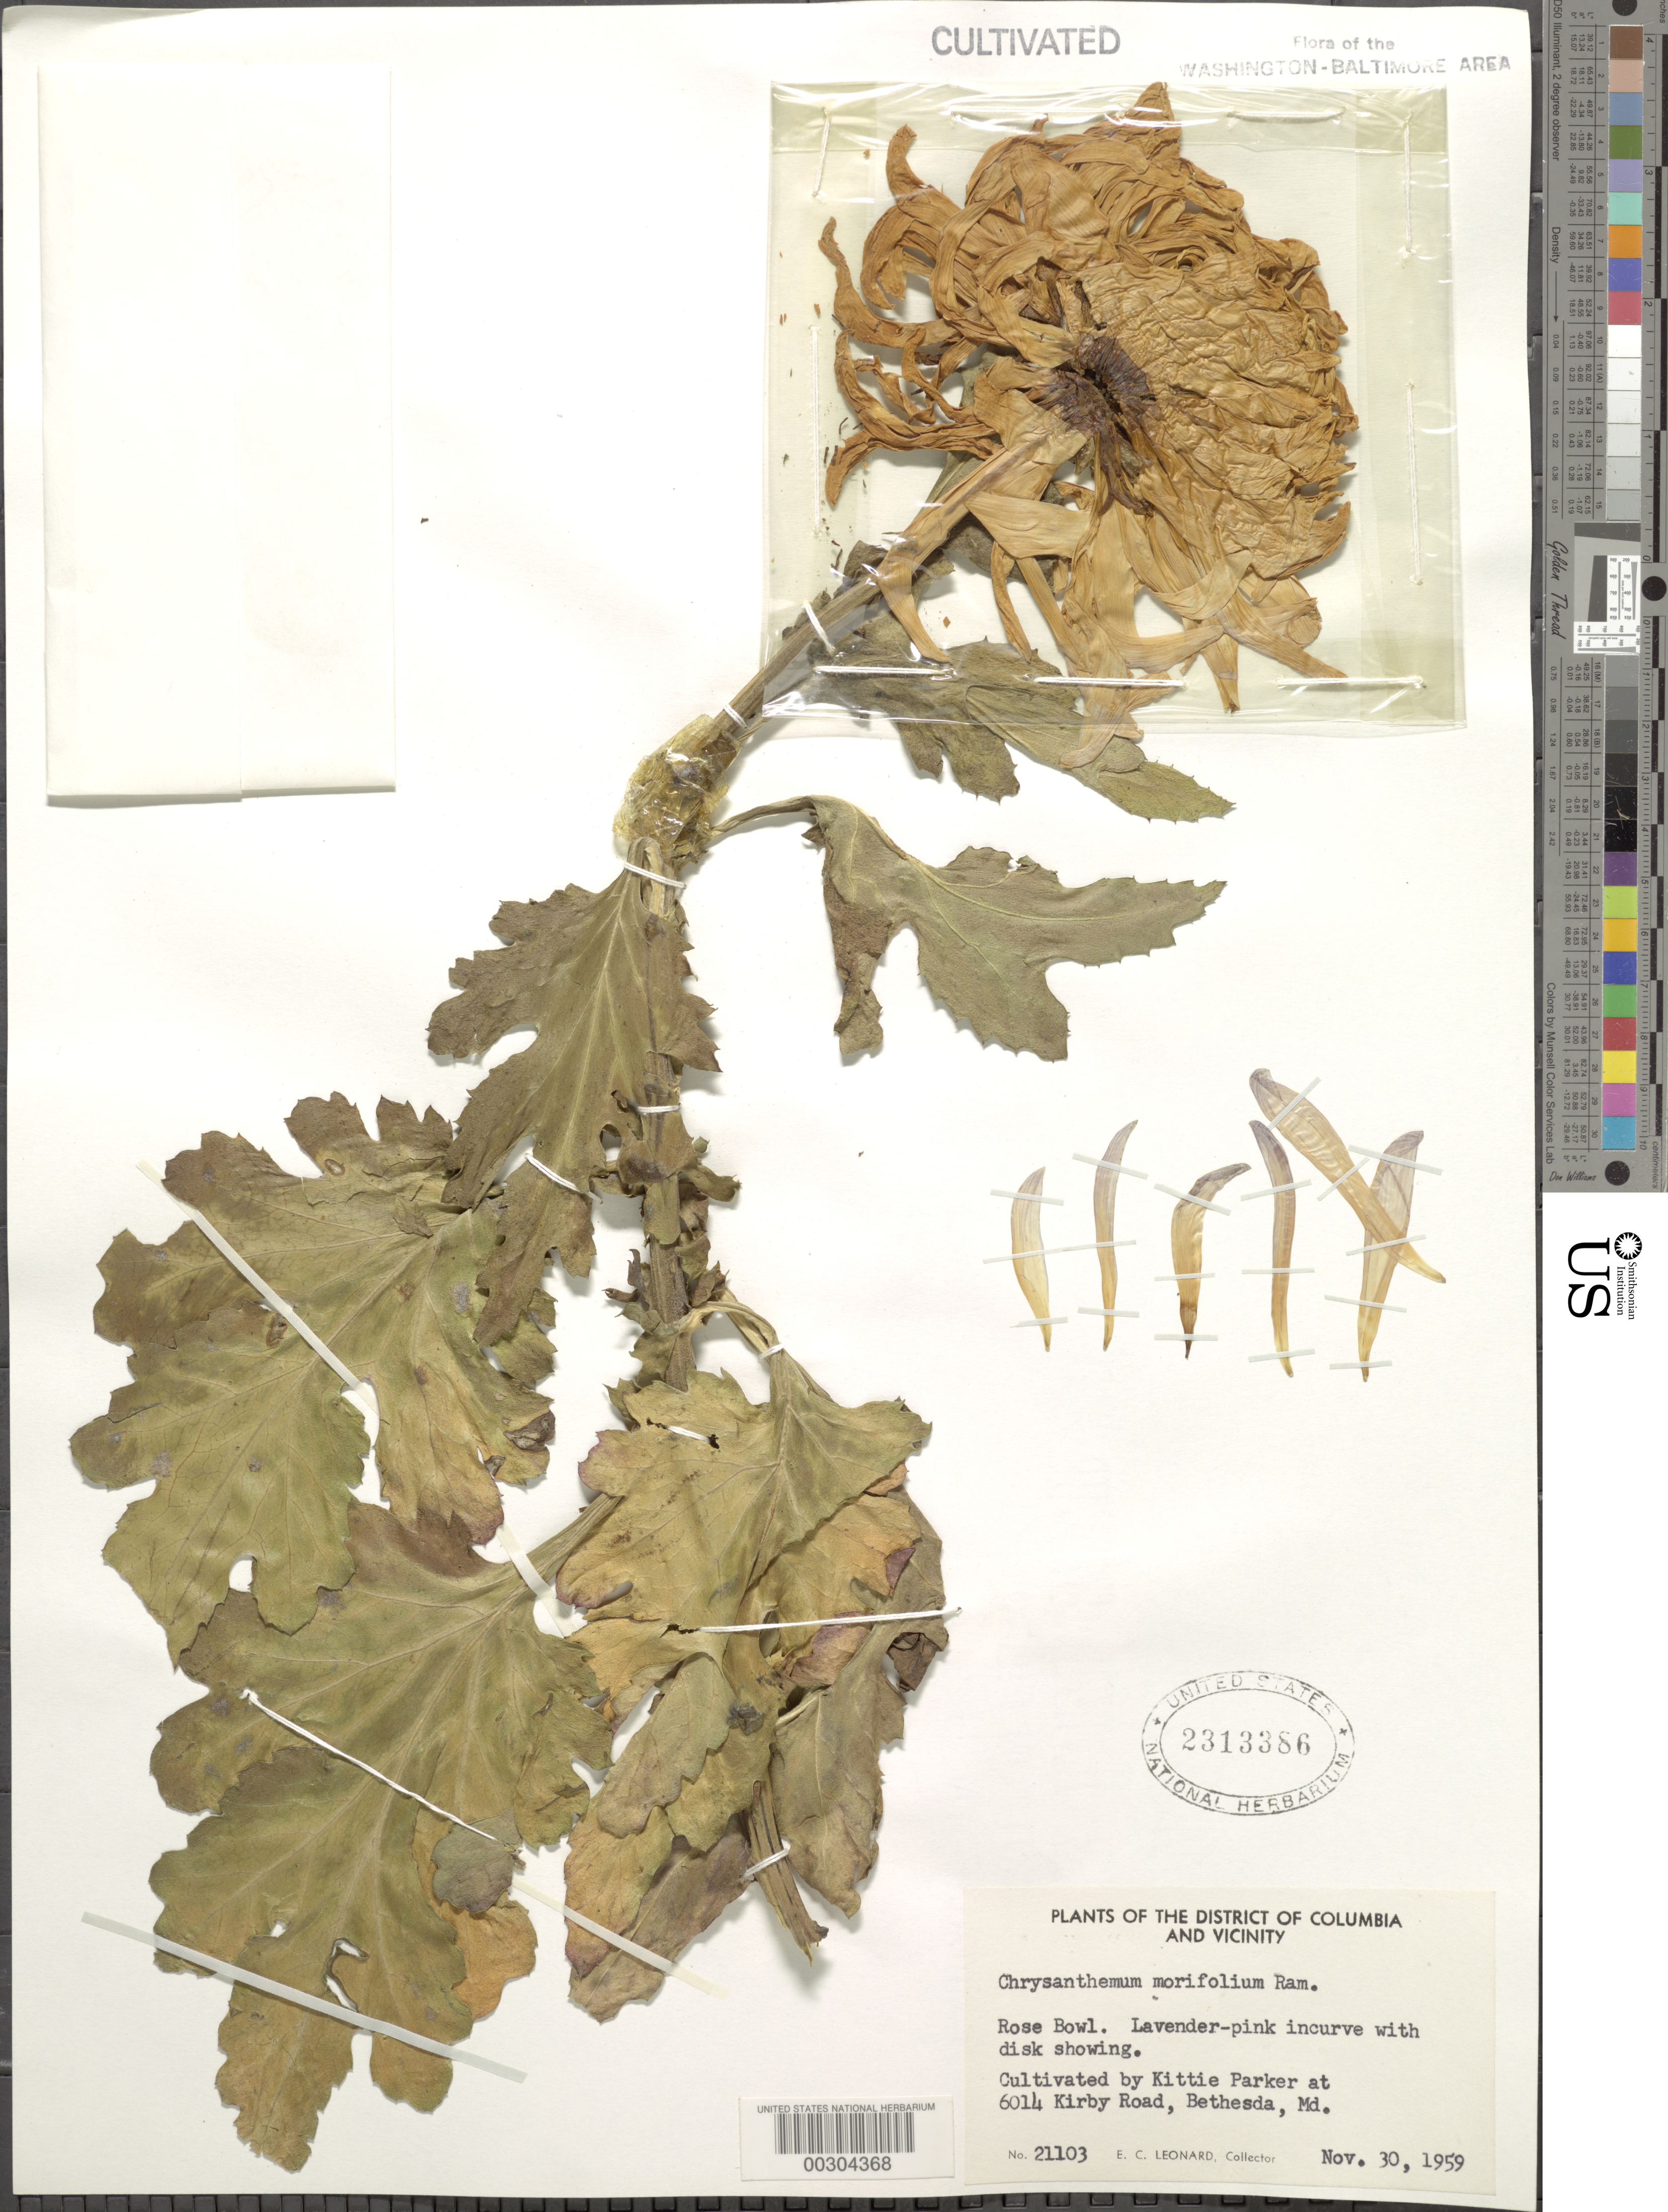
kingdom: Plantae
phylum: Tracheophyta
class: Magnoliopsida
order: Asterales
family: Asteraceae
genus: Chrysanthemum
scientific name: Chrysanthemum morifolium 'Queens Lace'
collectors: E. C. Leonard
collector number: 21103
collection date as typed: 30 Nov 1959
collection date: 1959-11-30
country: United States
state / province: Maryland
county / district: Montgomery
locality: Bethesda, 6014 Kirby Rd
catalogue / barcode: US 2313386